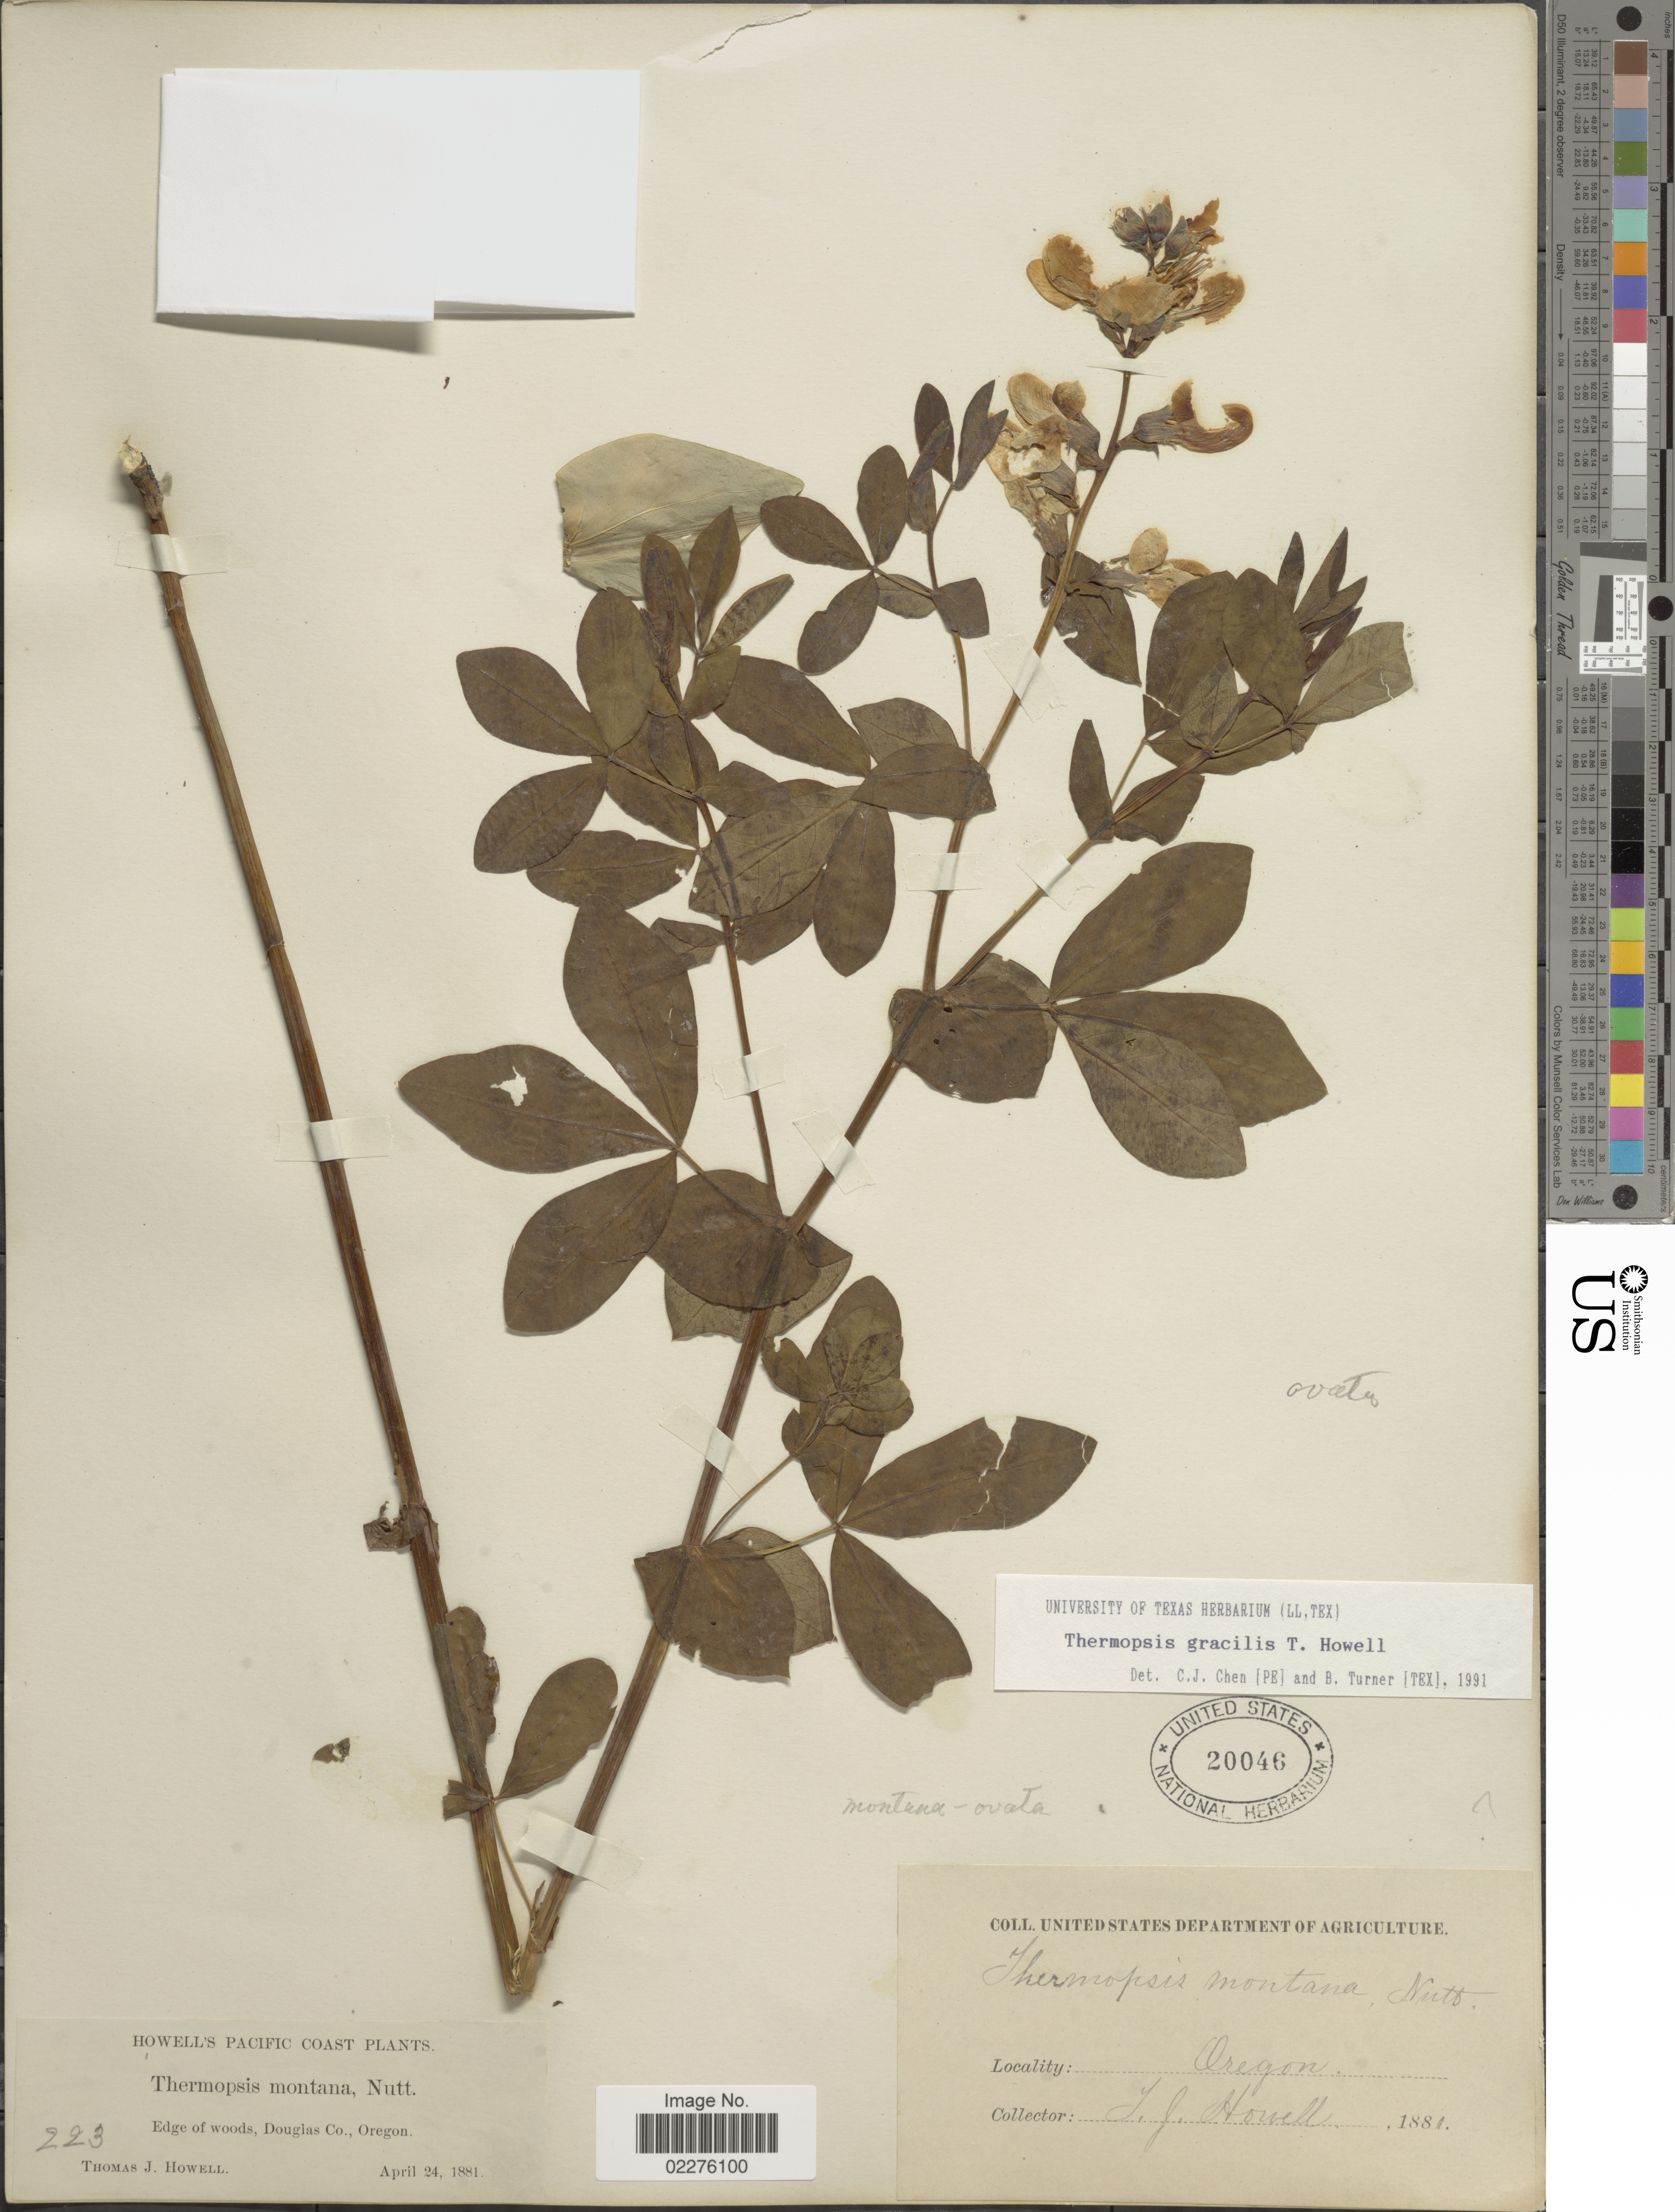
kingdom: Plantae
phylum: Tracheophyta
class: Magnoliopsida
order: Fabales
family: Fabaceae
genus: Thermopsis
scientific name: Thermopsis gracilis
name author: Howell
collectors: T. J. Howell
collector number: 223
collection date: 1881-04-24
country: United States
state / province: Oregon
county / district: Douglas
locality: Pacific Coast, Edge of woods, Douglas Co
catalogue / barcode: US 20046